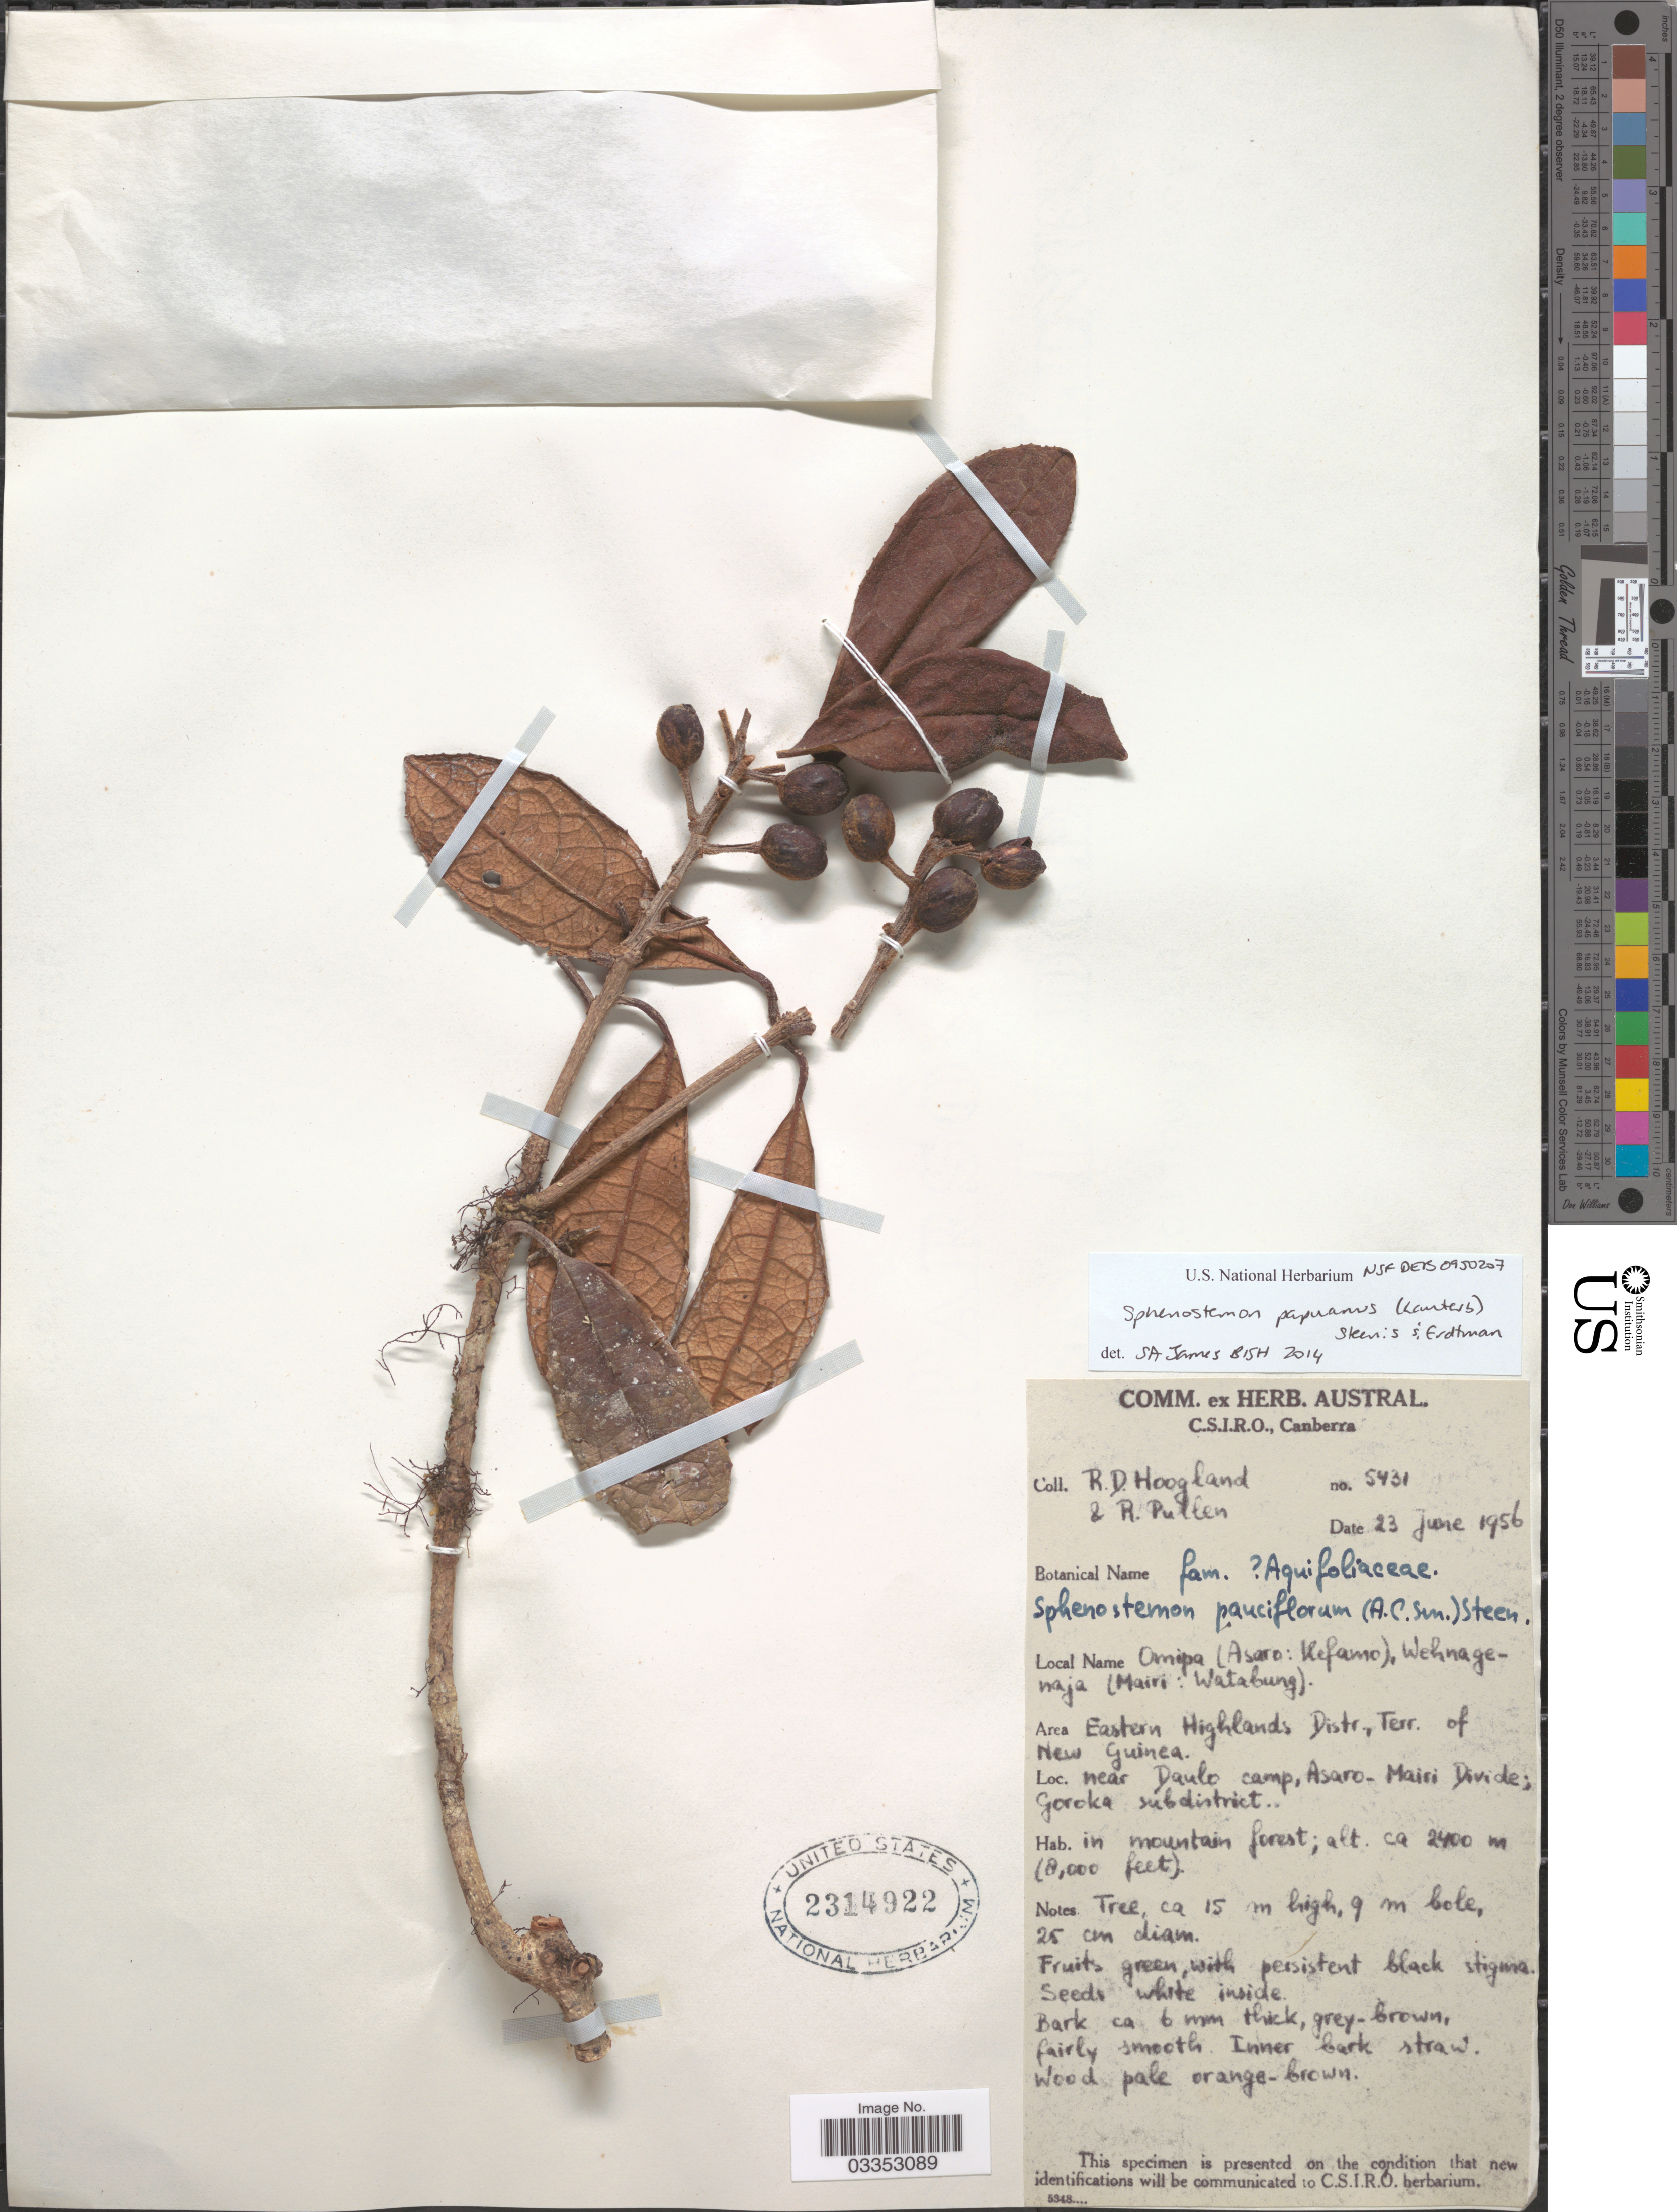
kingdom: Plantae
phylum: Tracheophyta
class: Magnoliopsida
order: Paracryphiales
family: Paracryphiaceae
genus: Sphenostemon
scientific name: Sphenostemon papuanus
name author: (Lauterb.) Steenis & Erdtm.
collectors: R. D. Hoogland & R. Pullen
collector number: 5431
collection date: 1956-06-23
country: Papua New Guinea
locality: Area Eastern Highlands Distr., Terr. of New Guinea. Near Daulo camp, Asaro-Mairi Divide; Goroka subdistrict.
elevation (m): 2400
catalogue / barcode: US 2314922